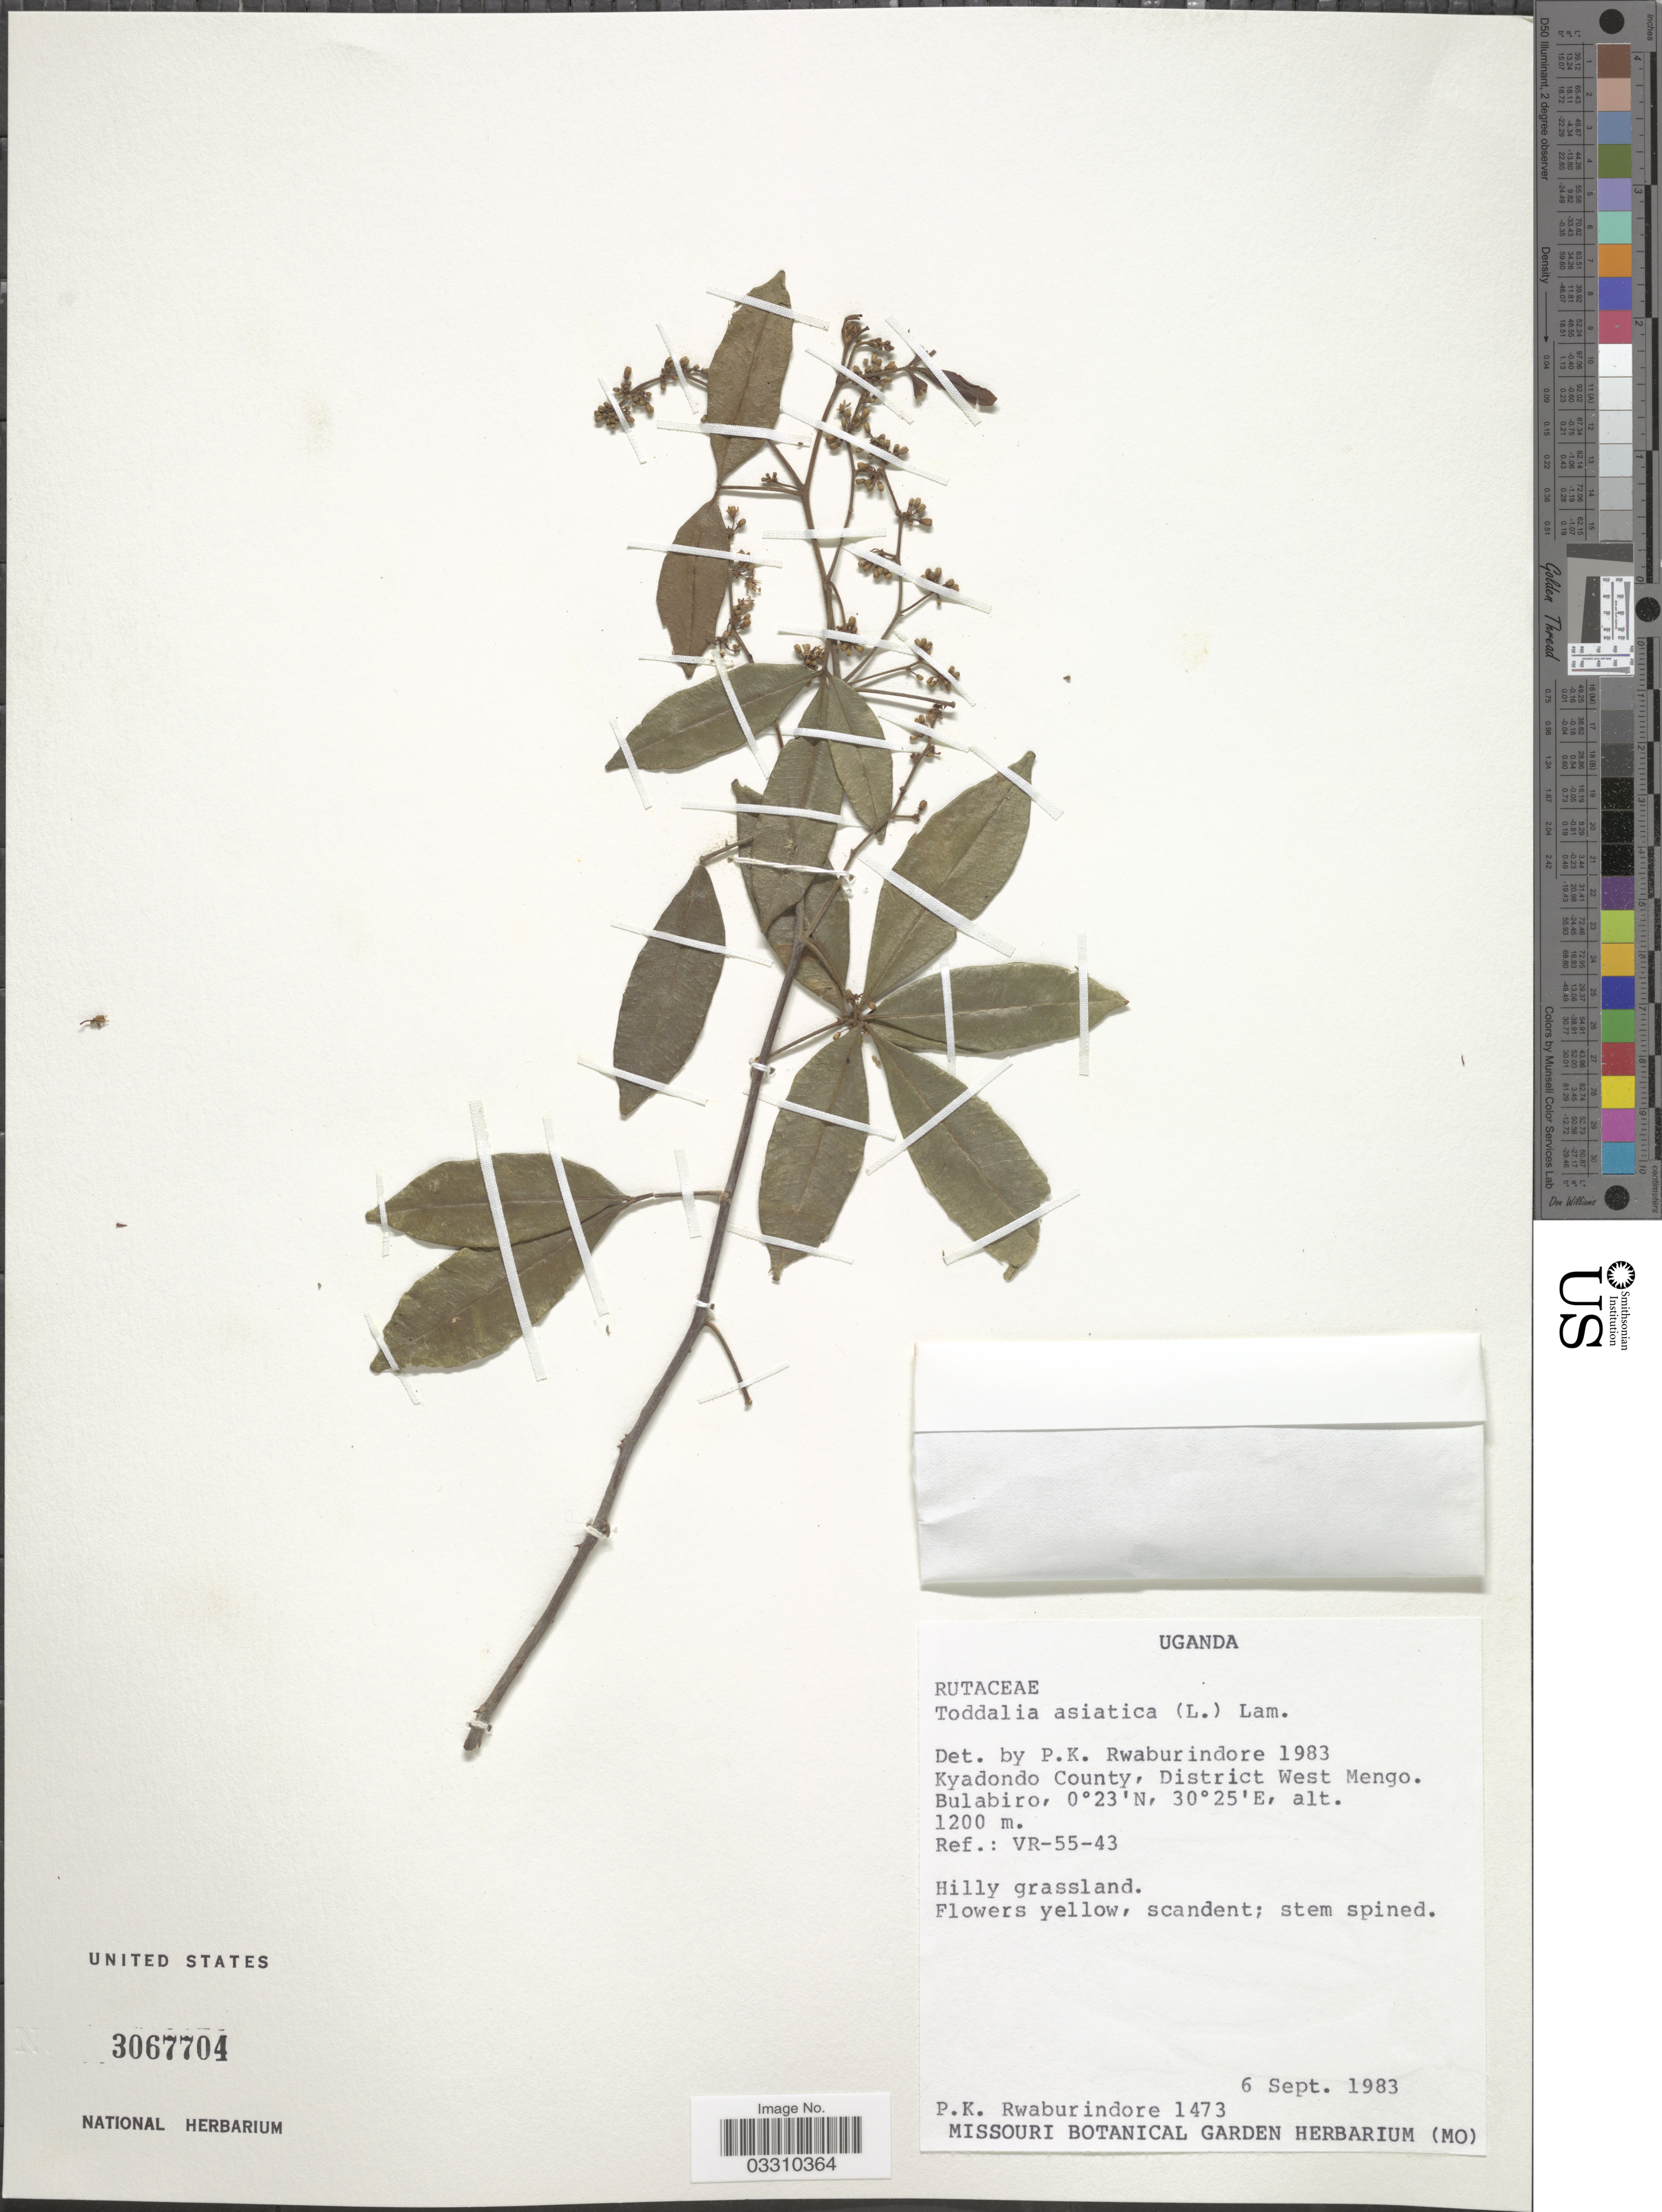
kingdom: Plantae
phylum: Tracheophyta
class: Magnoliopsida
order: Sapindales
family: Rutaceae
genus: Zanthoxylum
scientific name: Zanthoxylum asiaticum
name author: (L.) Appelhans et al.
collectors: P. Rwaburindore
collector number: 1473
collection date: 1983-09-06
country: Uganda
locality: Kyadondo County, District West Mengo. Bulabiro.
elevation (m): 1200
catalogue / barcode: US 3067704